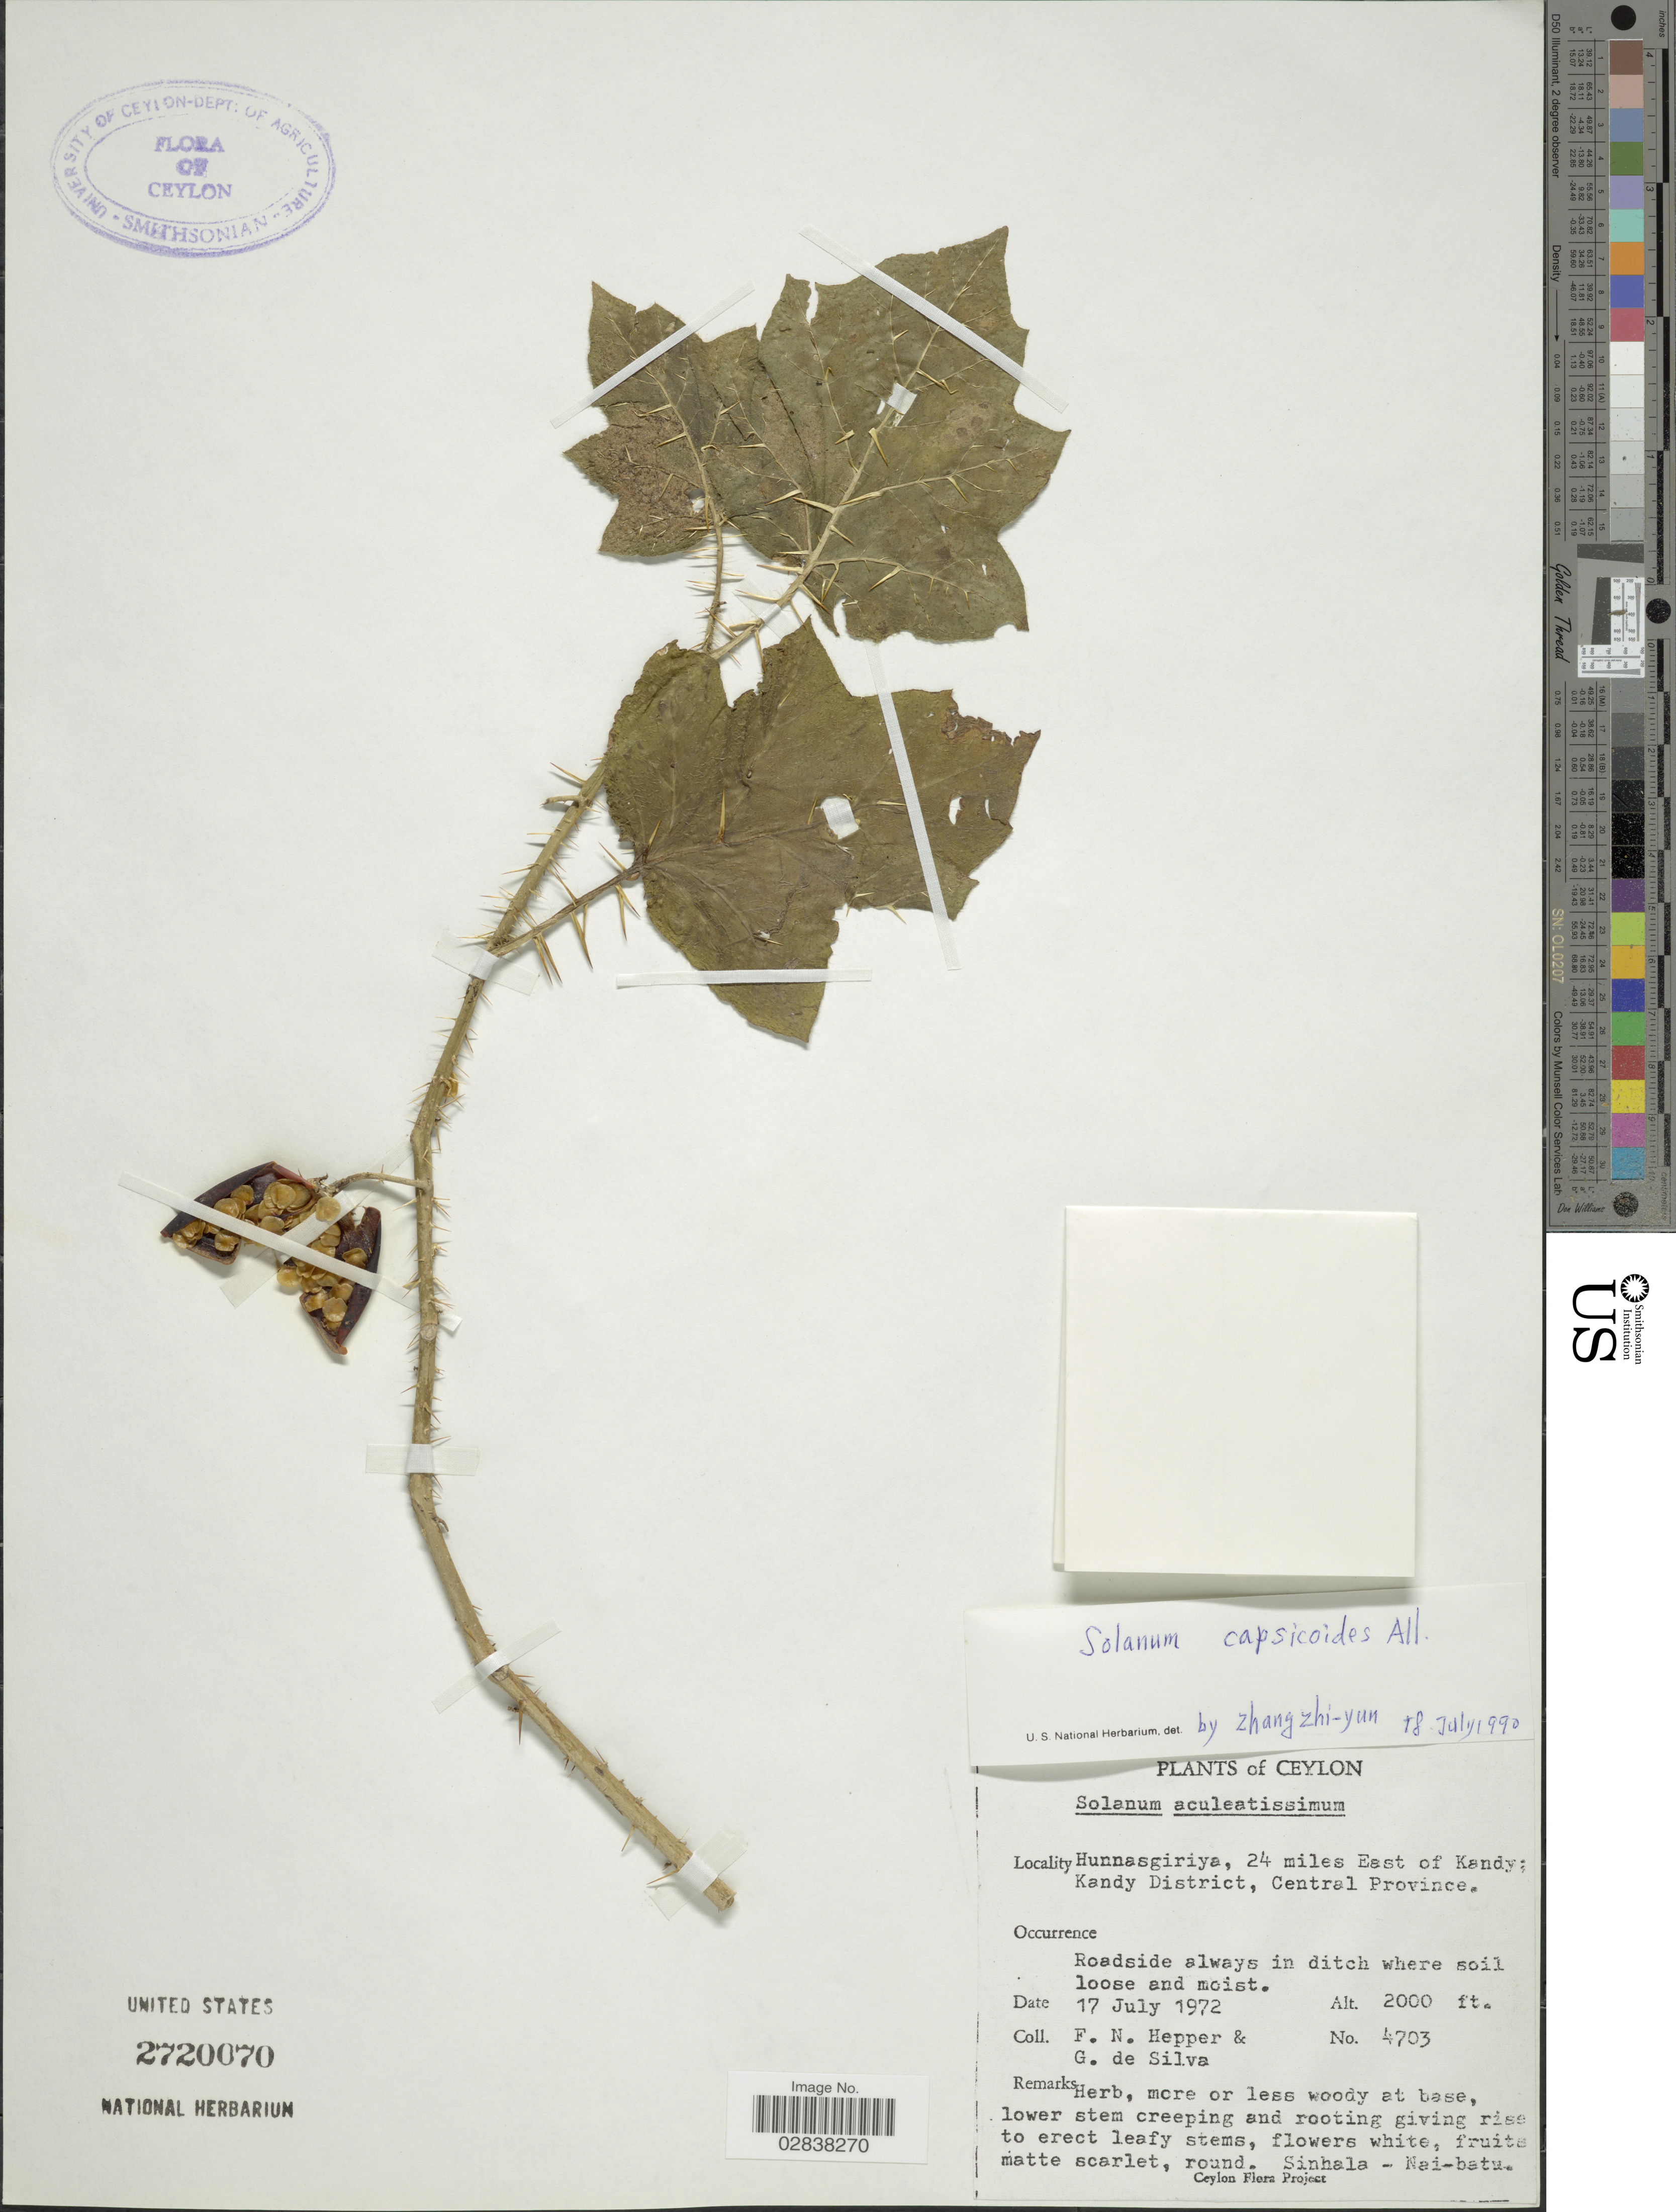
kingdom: Plantae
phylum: Tracheophyta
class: Magnoliopsida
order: Solanales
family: Solanaceae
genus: Solanum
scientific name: Solanum capsicoides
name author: All.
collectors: F. Hepper & G. De Silva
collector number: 4703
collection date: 1972-07-17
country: Sri Lanka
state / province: Central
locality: Ceylon, Hunnasgiriya, 24 miles East of Kandy; Kandy District.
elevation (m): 610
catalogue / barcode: US 2720070